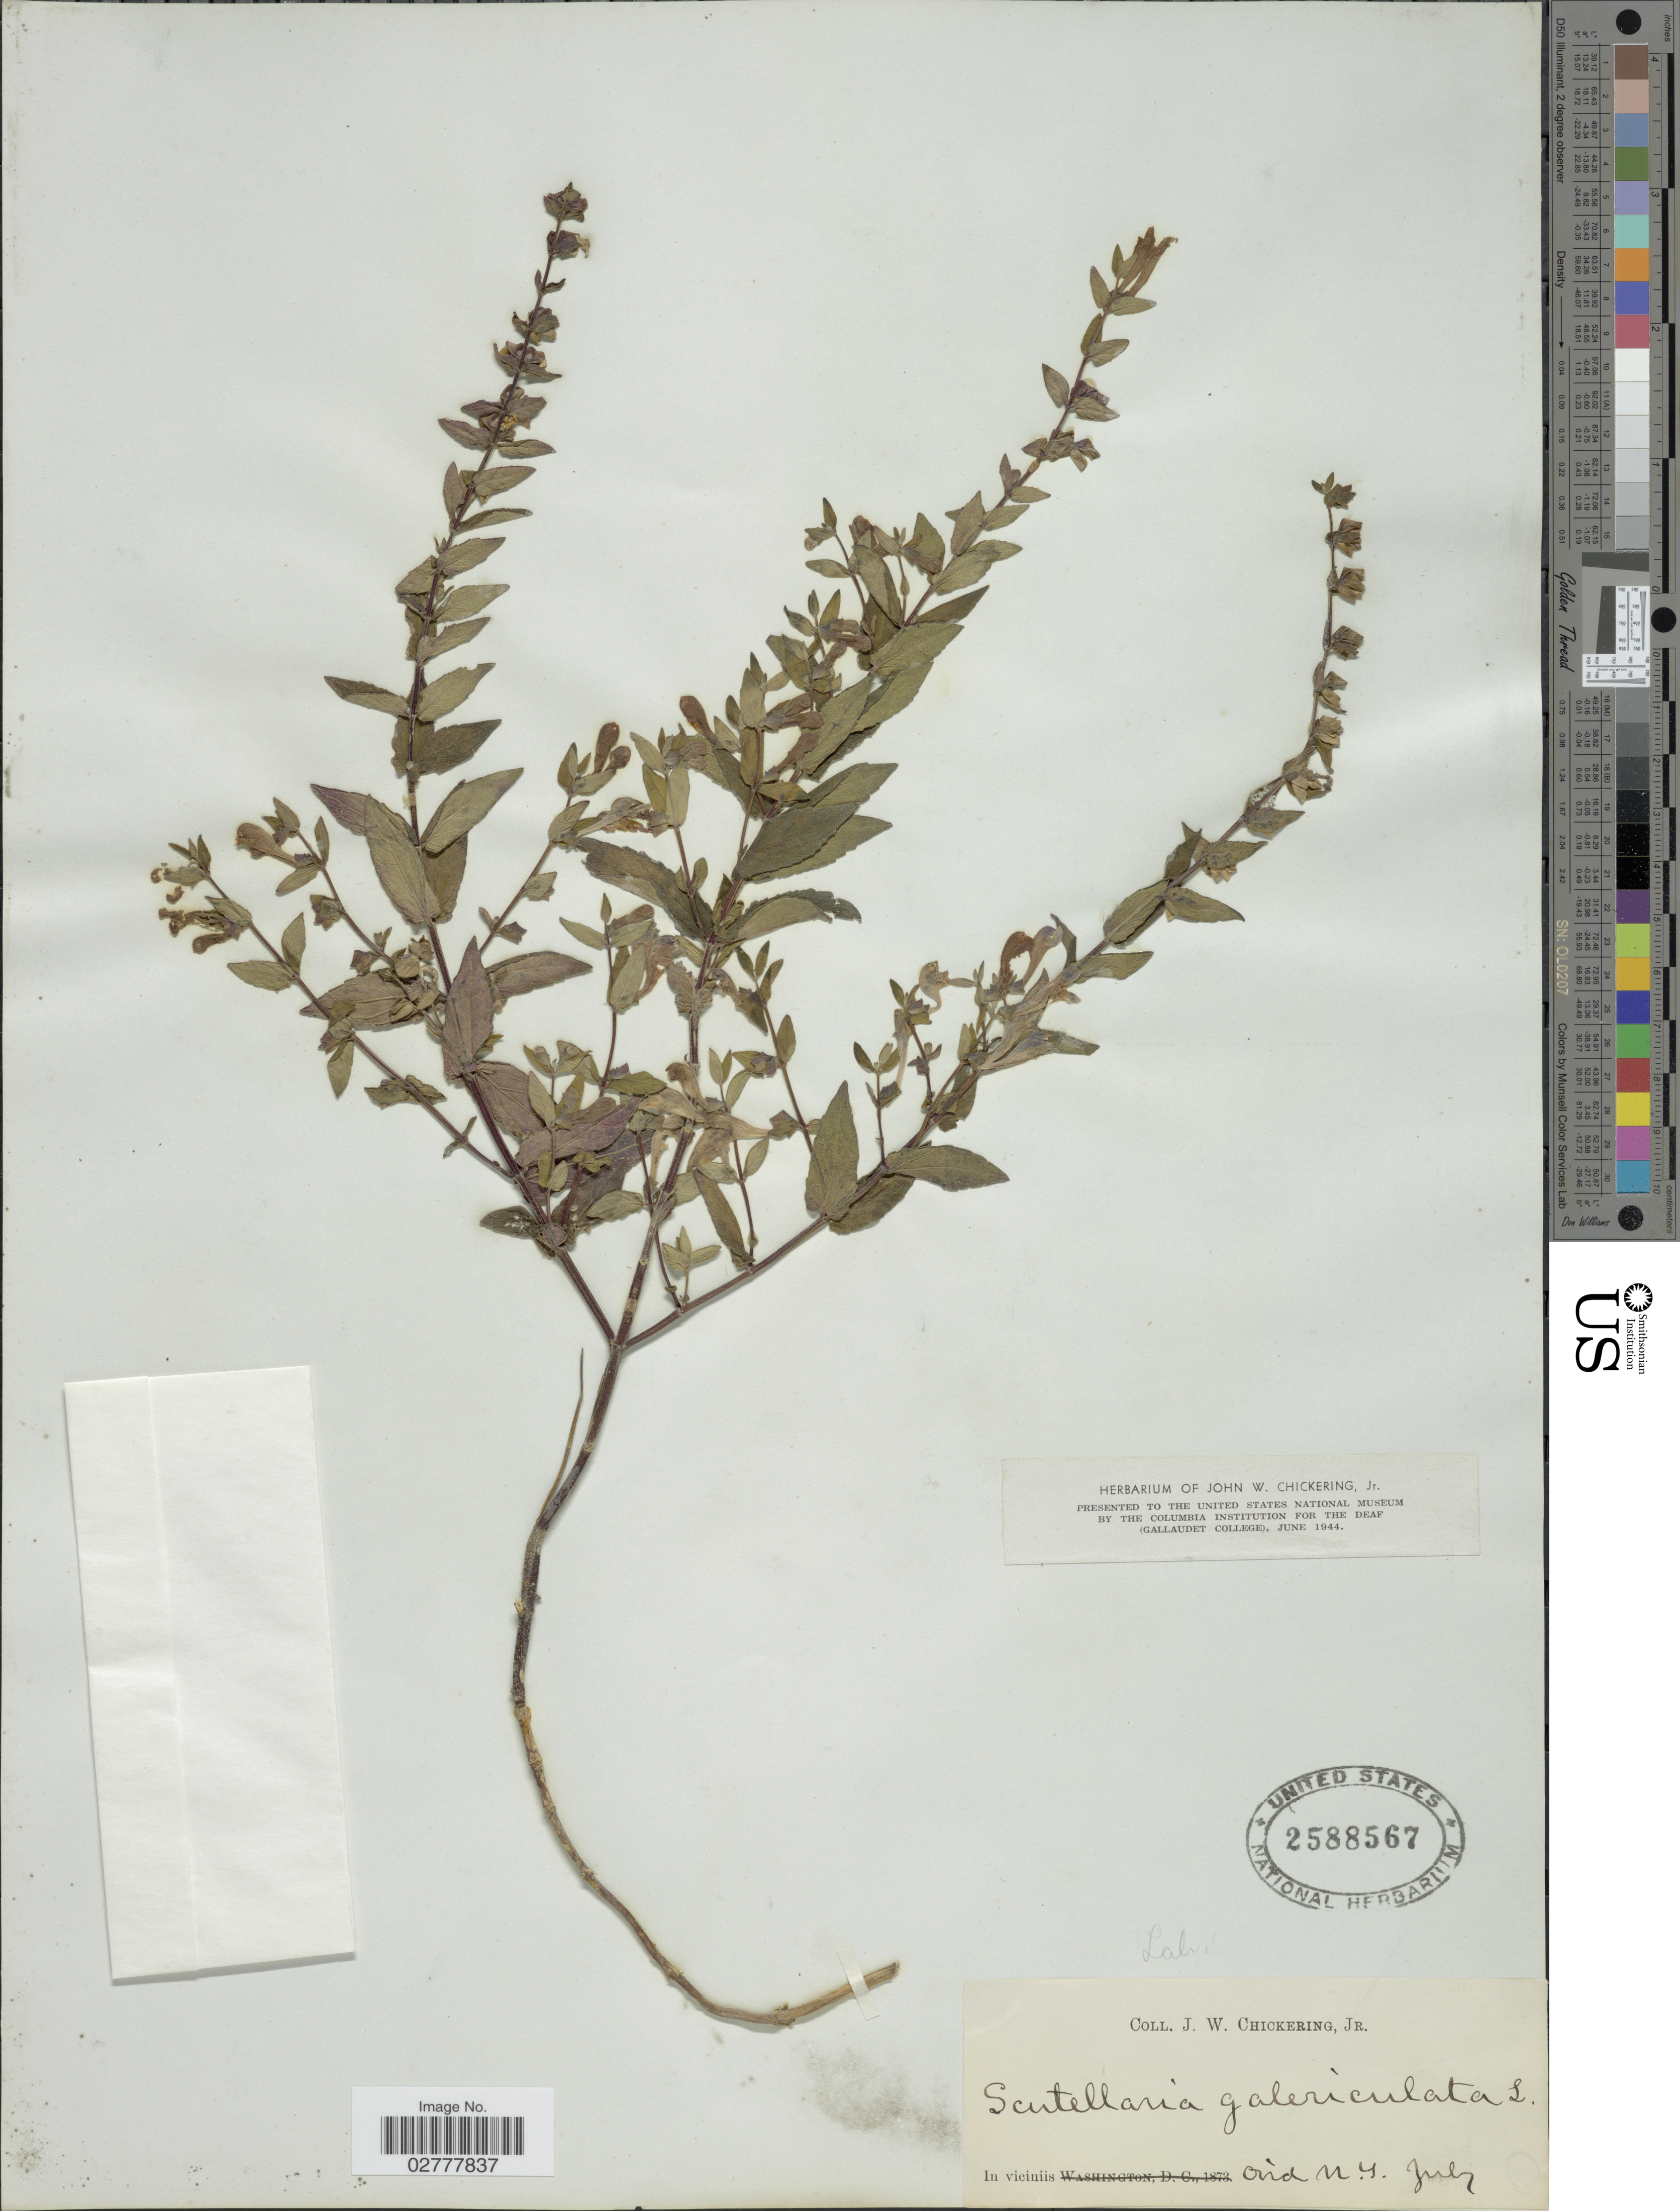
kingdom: Plantae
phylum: Tracheophyta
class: Magnoliopsida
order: Lamiales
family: Lamiaceae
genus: Scutellaria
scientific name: Scutellaria galericulata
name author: L.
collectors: J. W. Chickering Jr.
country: United States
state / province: New York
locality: In viciniis Ovid N.Y.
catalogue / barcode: US 2588567